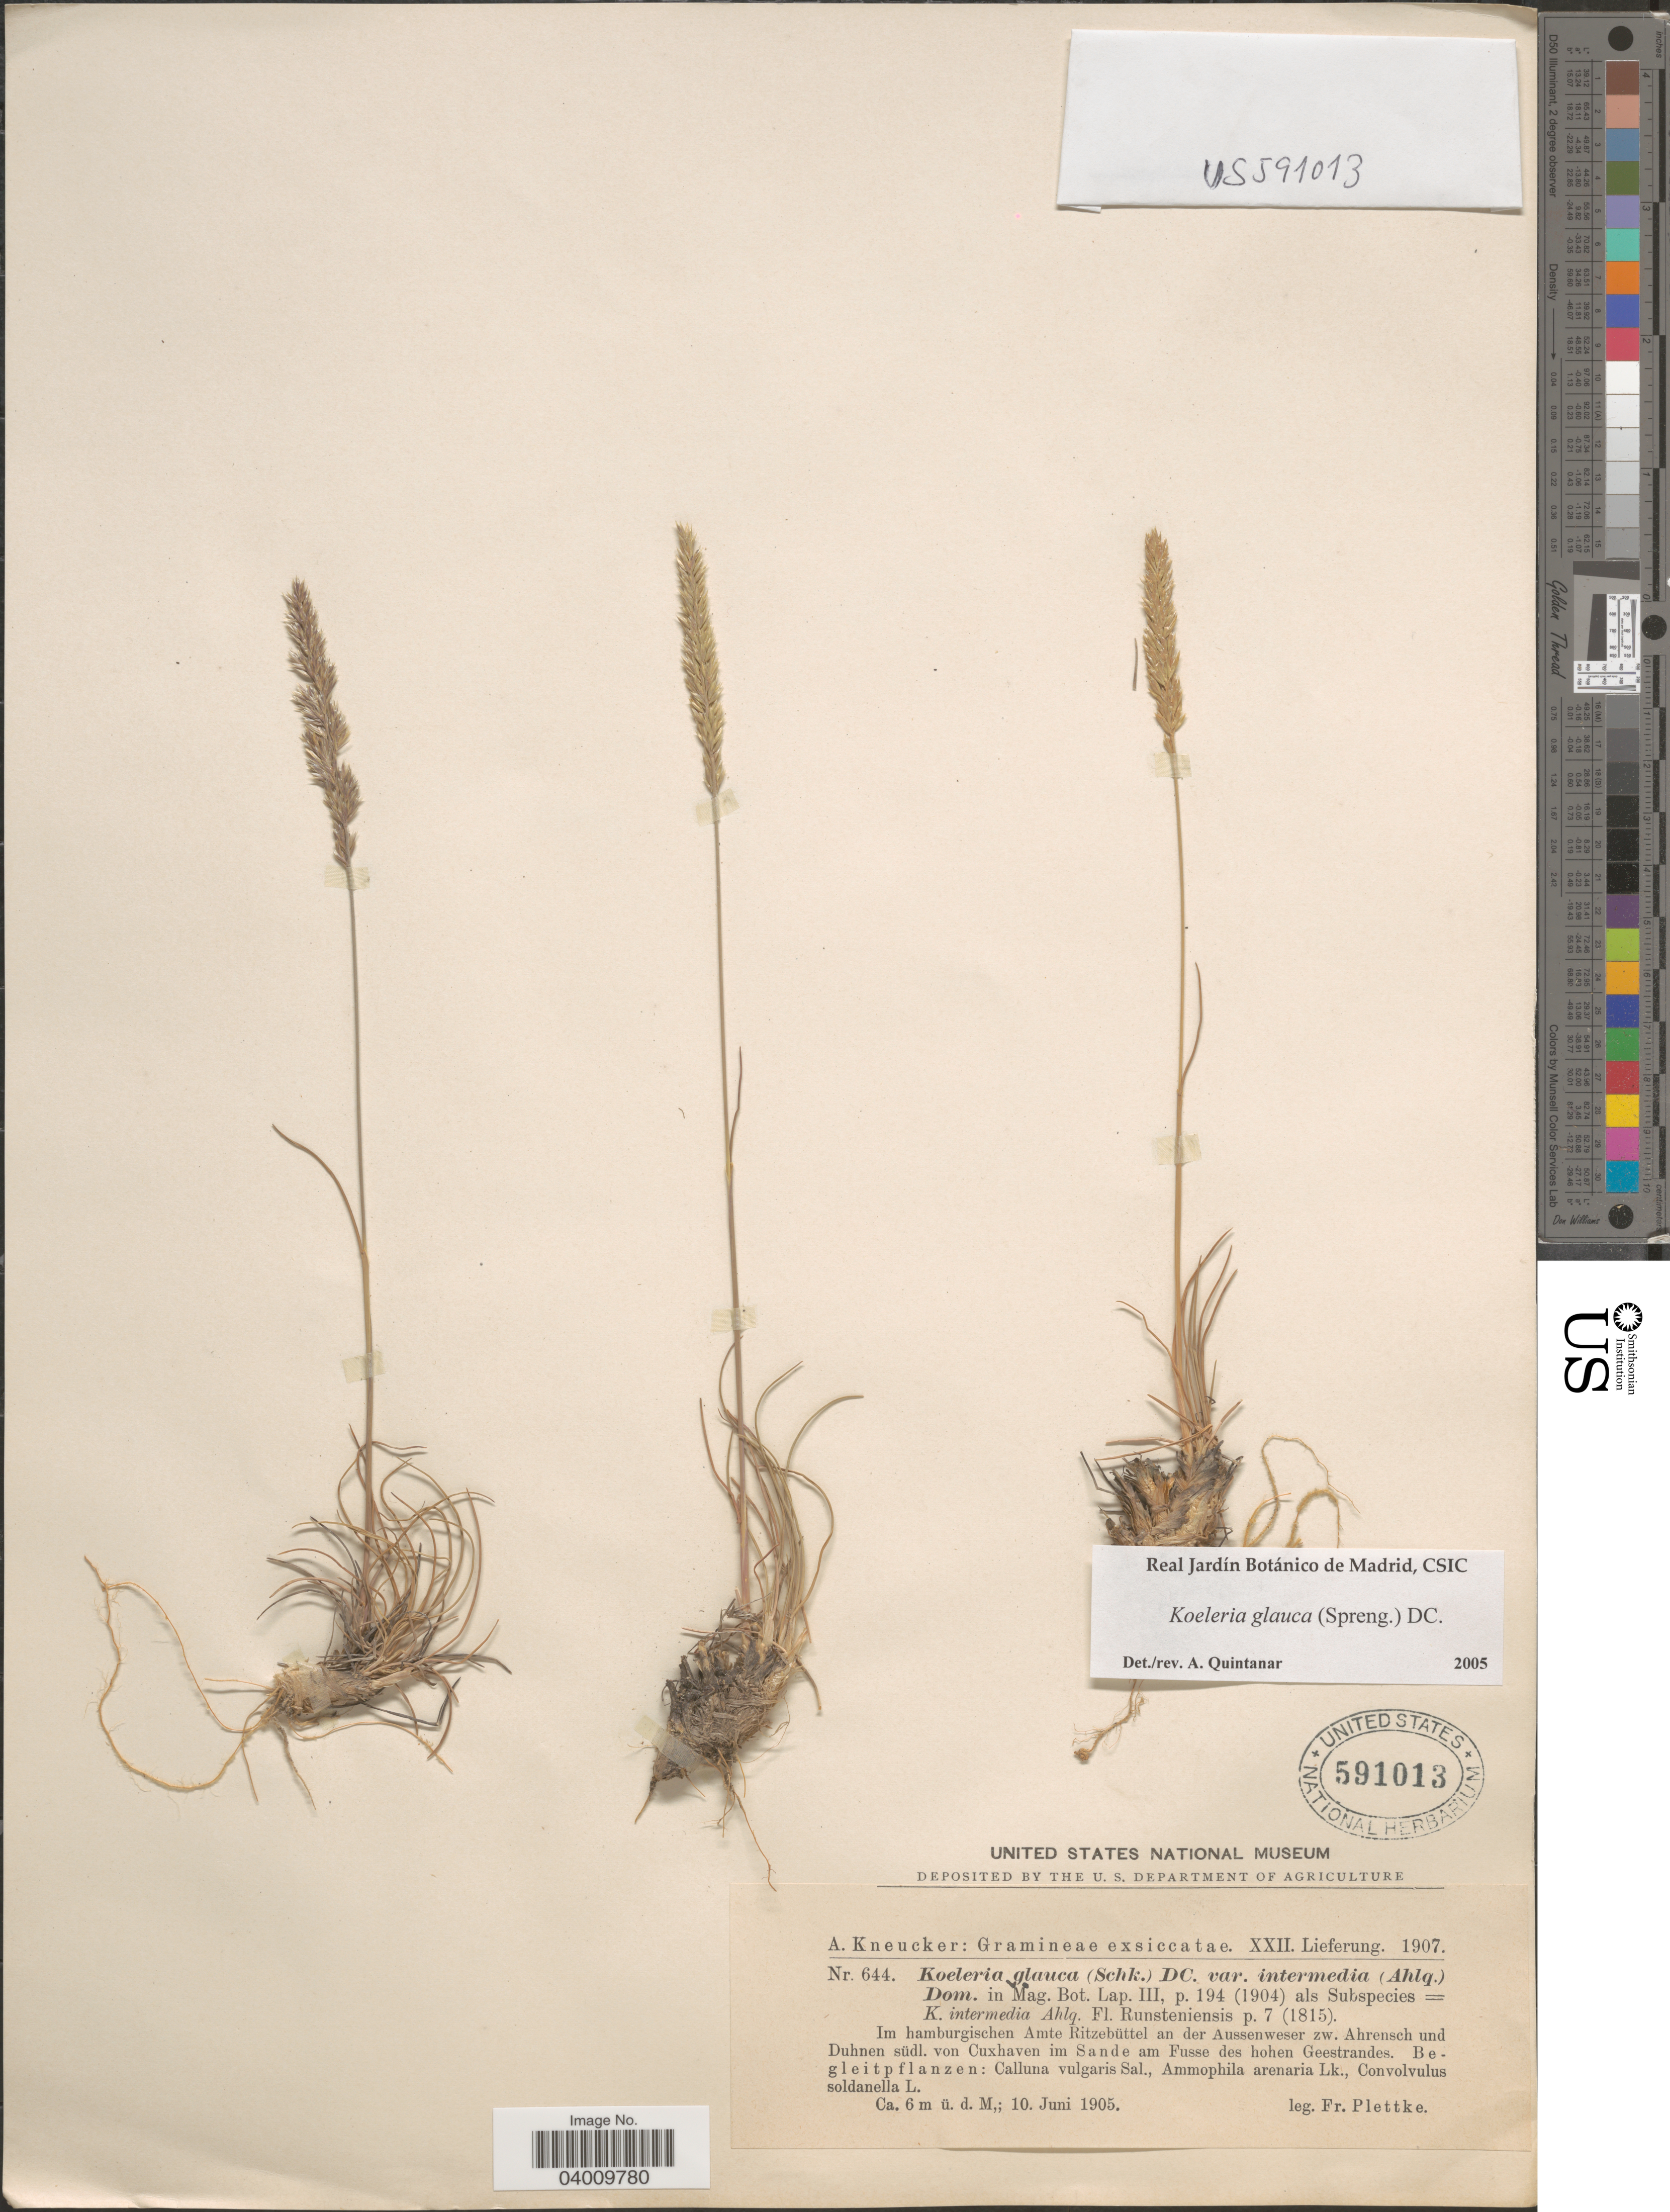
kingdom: Plantae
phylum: Tracheophyta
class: Liliopsida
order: Poales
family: Poaceae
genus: Koeleria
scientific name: Koeleria glauca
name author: (Spreng.) DC.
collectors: F. Plettke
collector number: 644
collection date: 1905-06-10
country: Germany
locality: Im hamburgischen Amte Ritzebüttel an der Aussenweser zw. Ahrensch und Duhnen südl. von Cuxhaven im Sande am Fusse des hohen Geestrandes.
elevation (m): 6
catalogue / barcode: US 591013